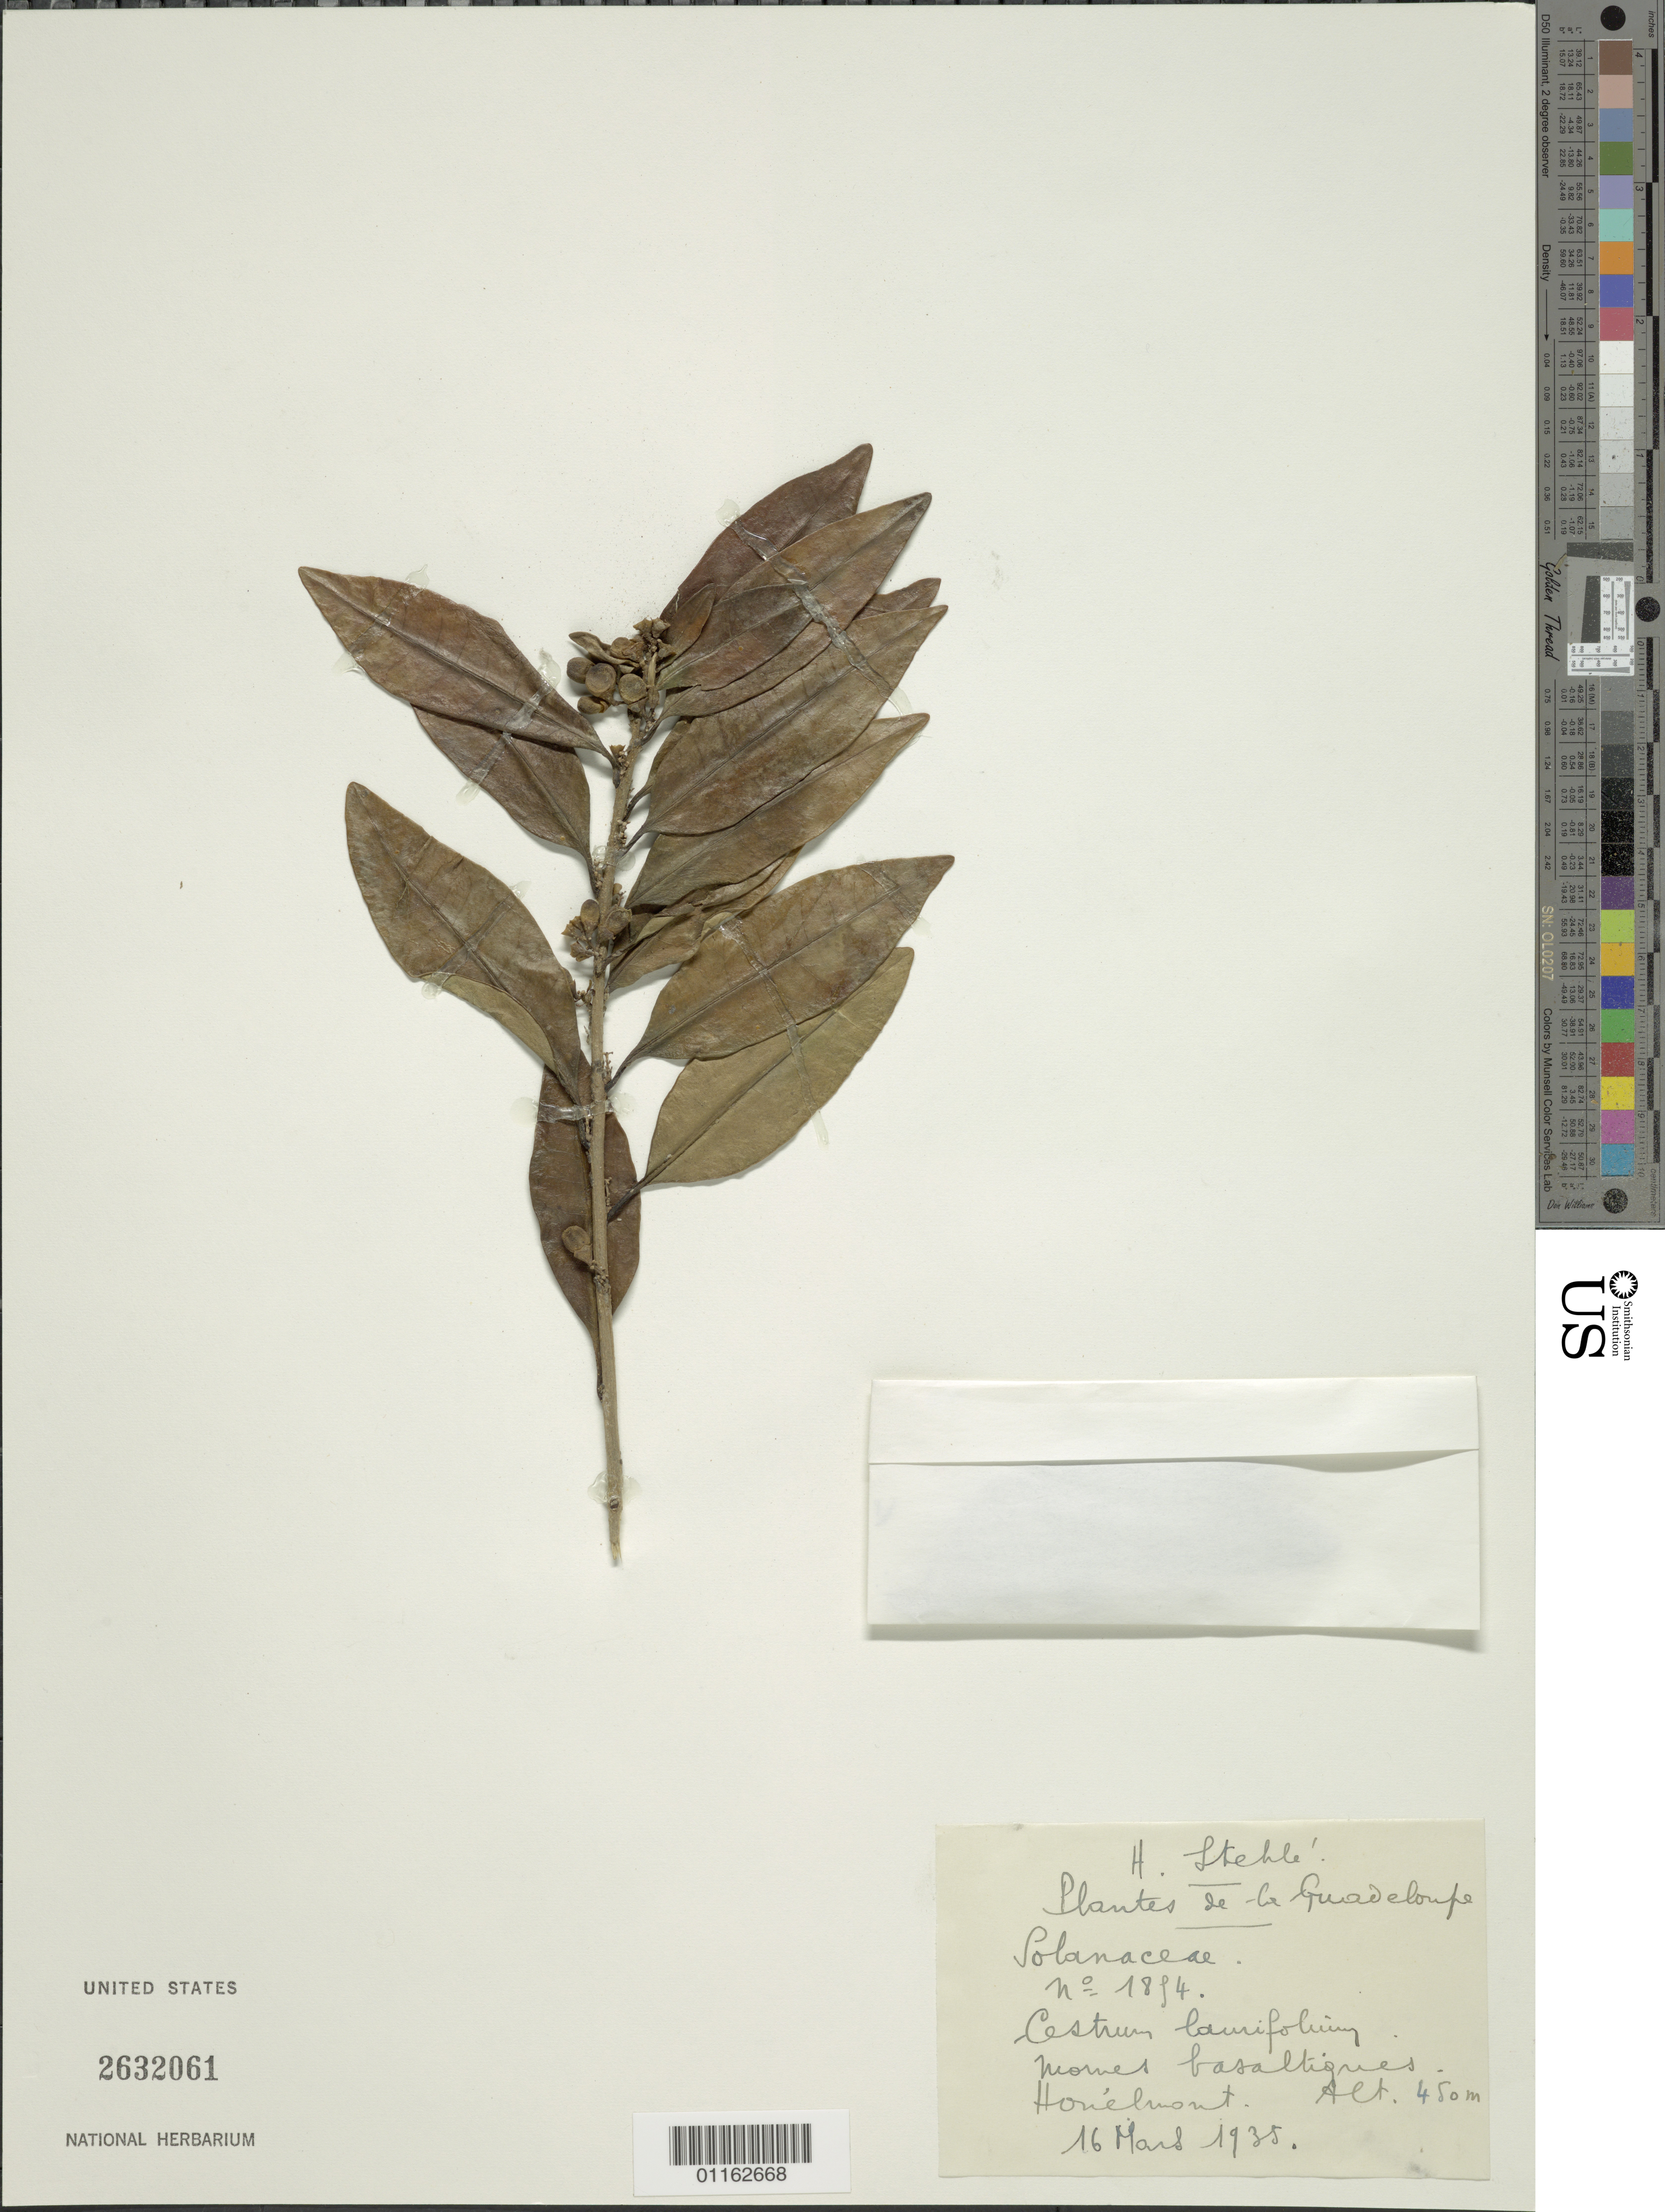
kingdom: Plantae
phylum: Tracheophyta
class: Magnoliopsida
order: Solanales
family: Solanaceae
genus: Cestrum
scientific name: Cestrum laurifolium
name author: L'Hér.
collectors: H. Stehlé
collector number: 1854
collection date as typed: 16 Mar 1935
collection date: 1935-03-16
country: Guadeloupe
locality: Honelmont; mornes basaltiques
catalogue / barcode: US 2632061